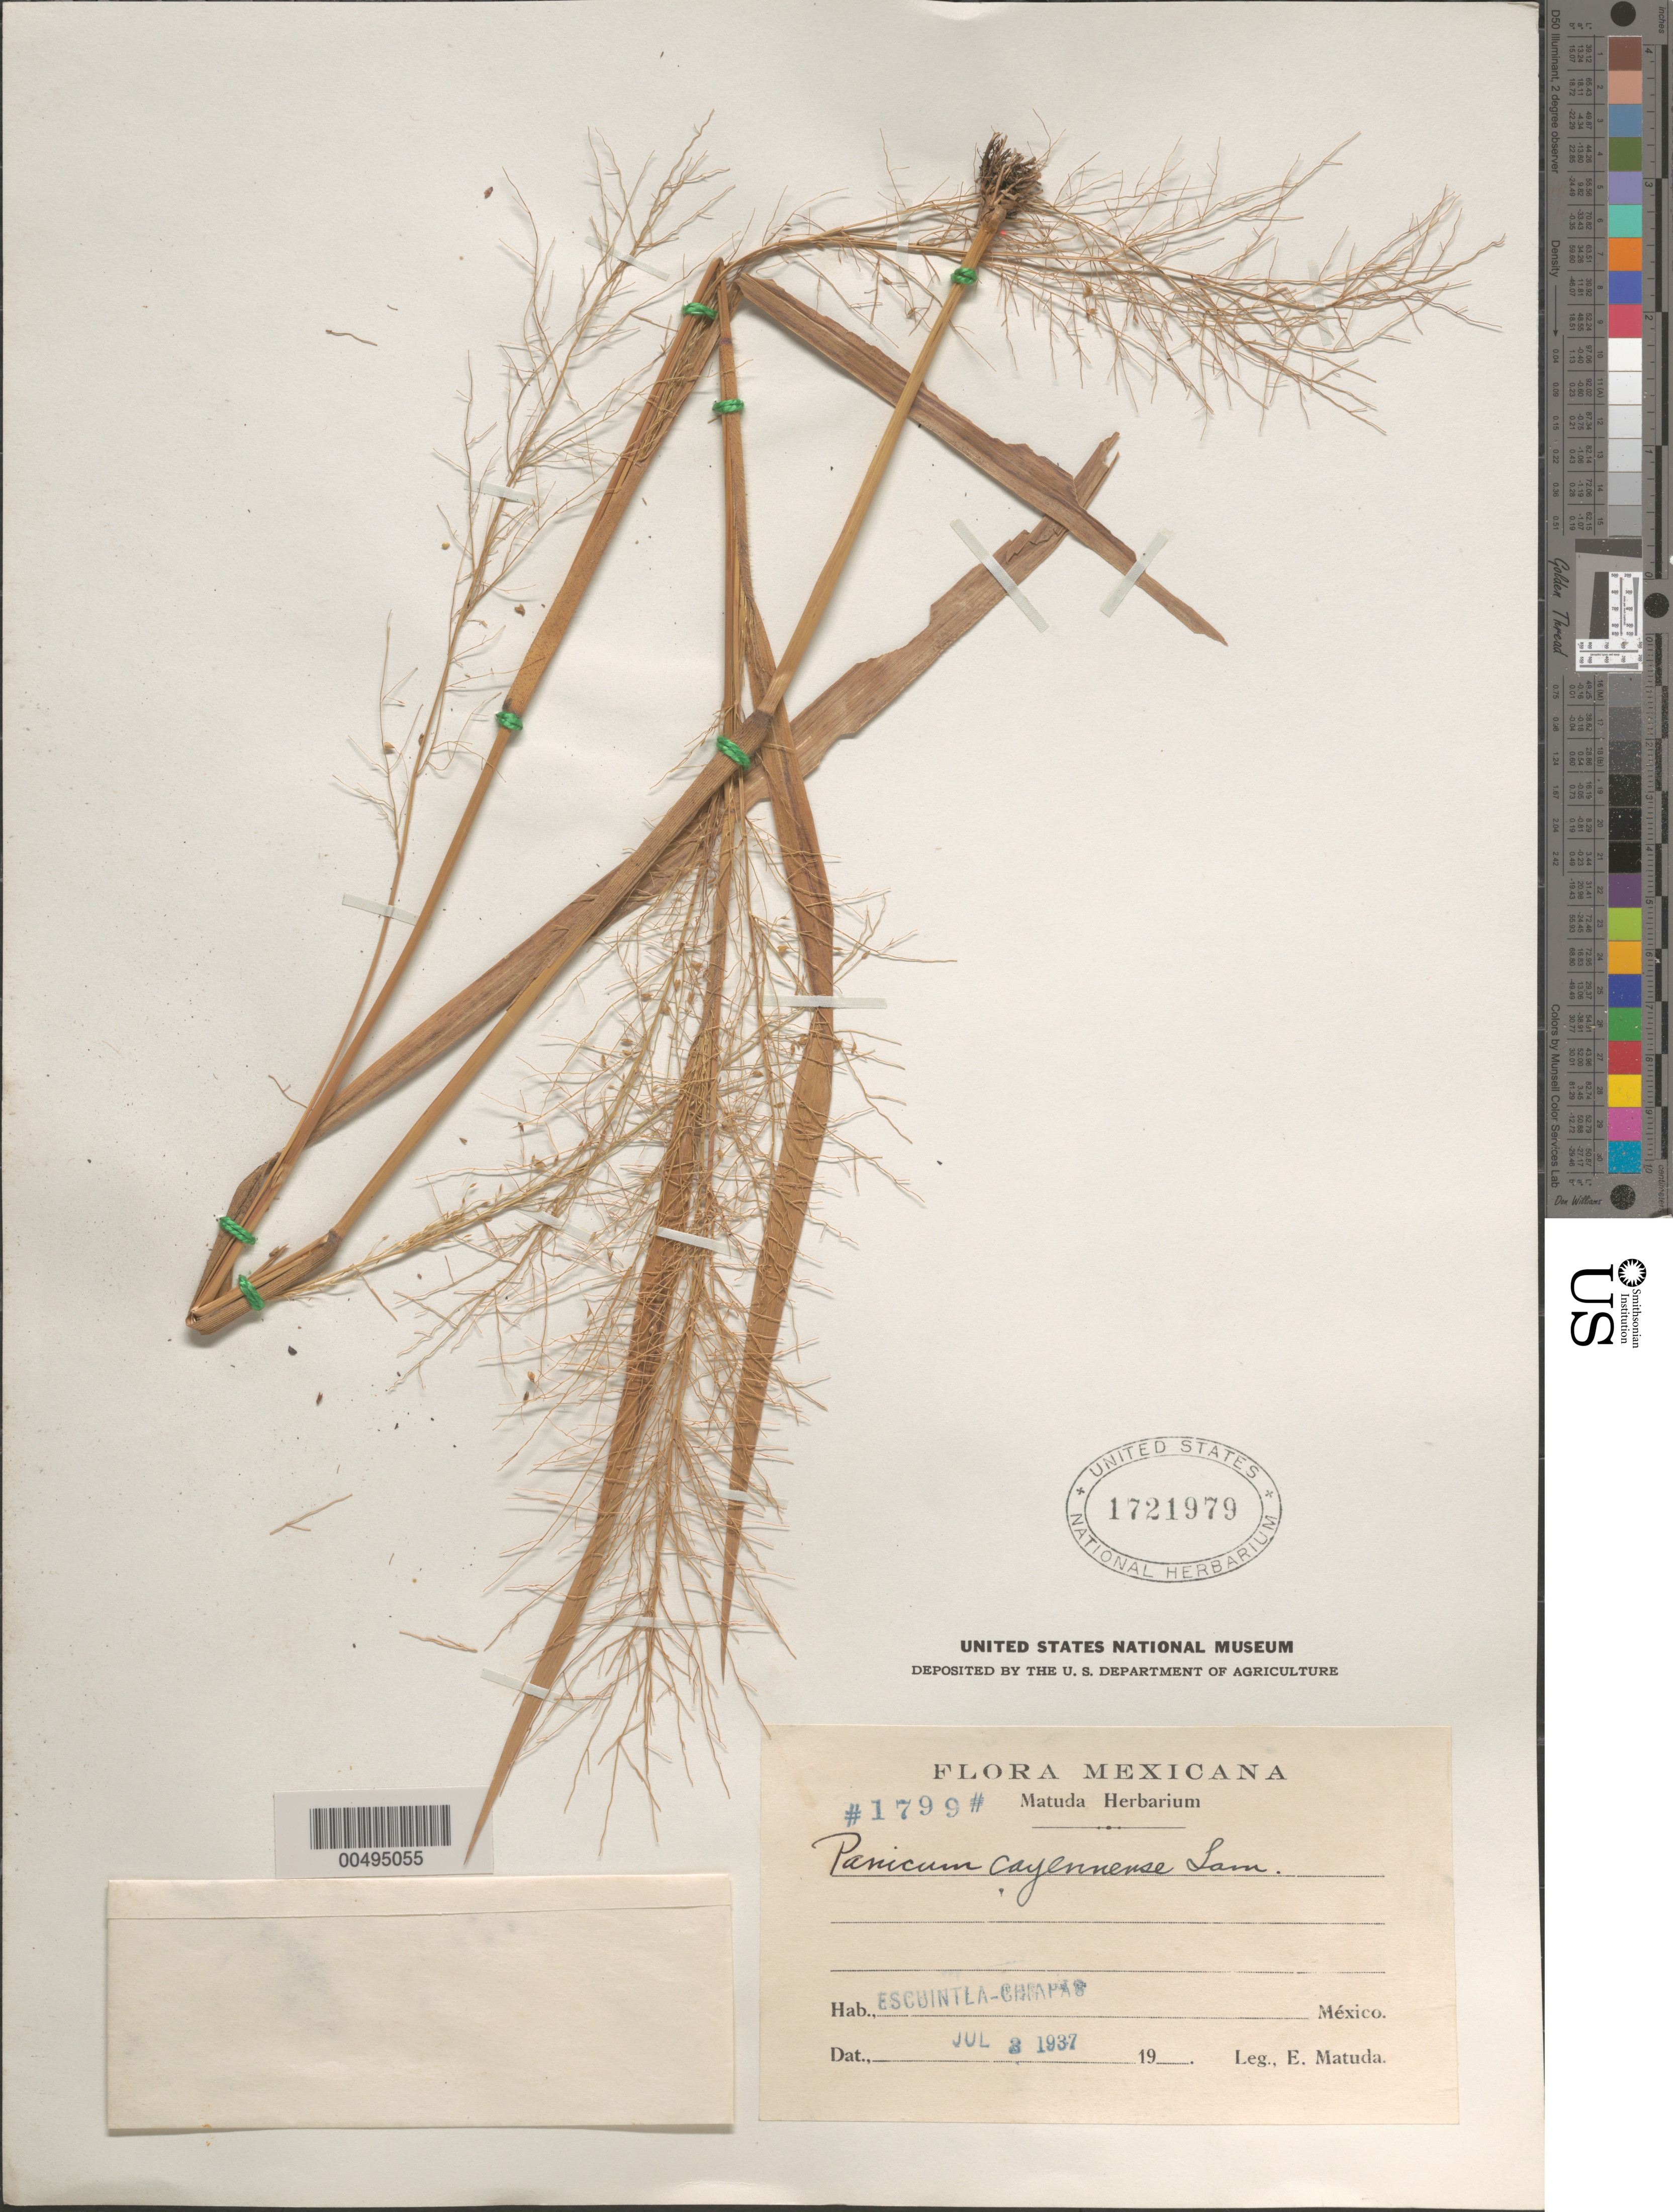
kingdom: Plantae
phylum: Tracheophyta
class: Liliopsida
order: Poales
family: Poaceae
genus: Panicum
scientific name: Panicum cayennense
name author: Lam.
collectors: E. Matuda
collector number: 1799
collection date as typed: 3 Jul 1937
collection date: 1937-07-03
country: Mexico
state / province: Chiapas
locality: Escuintla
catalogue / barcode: US 1721979